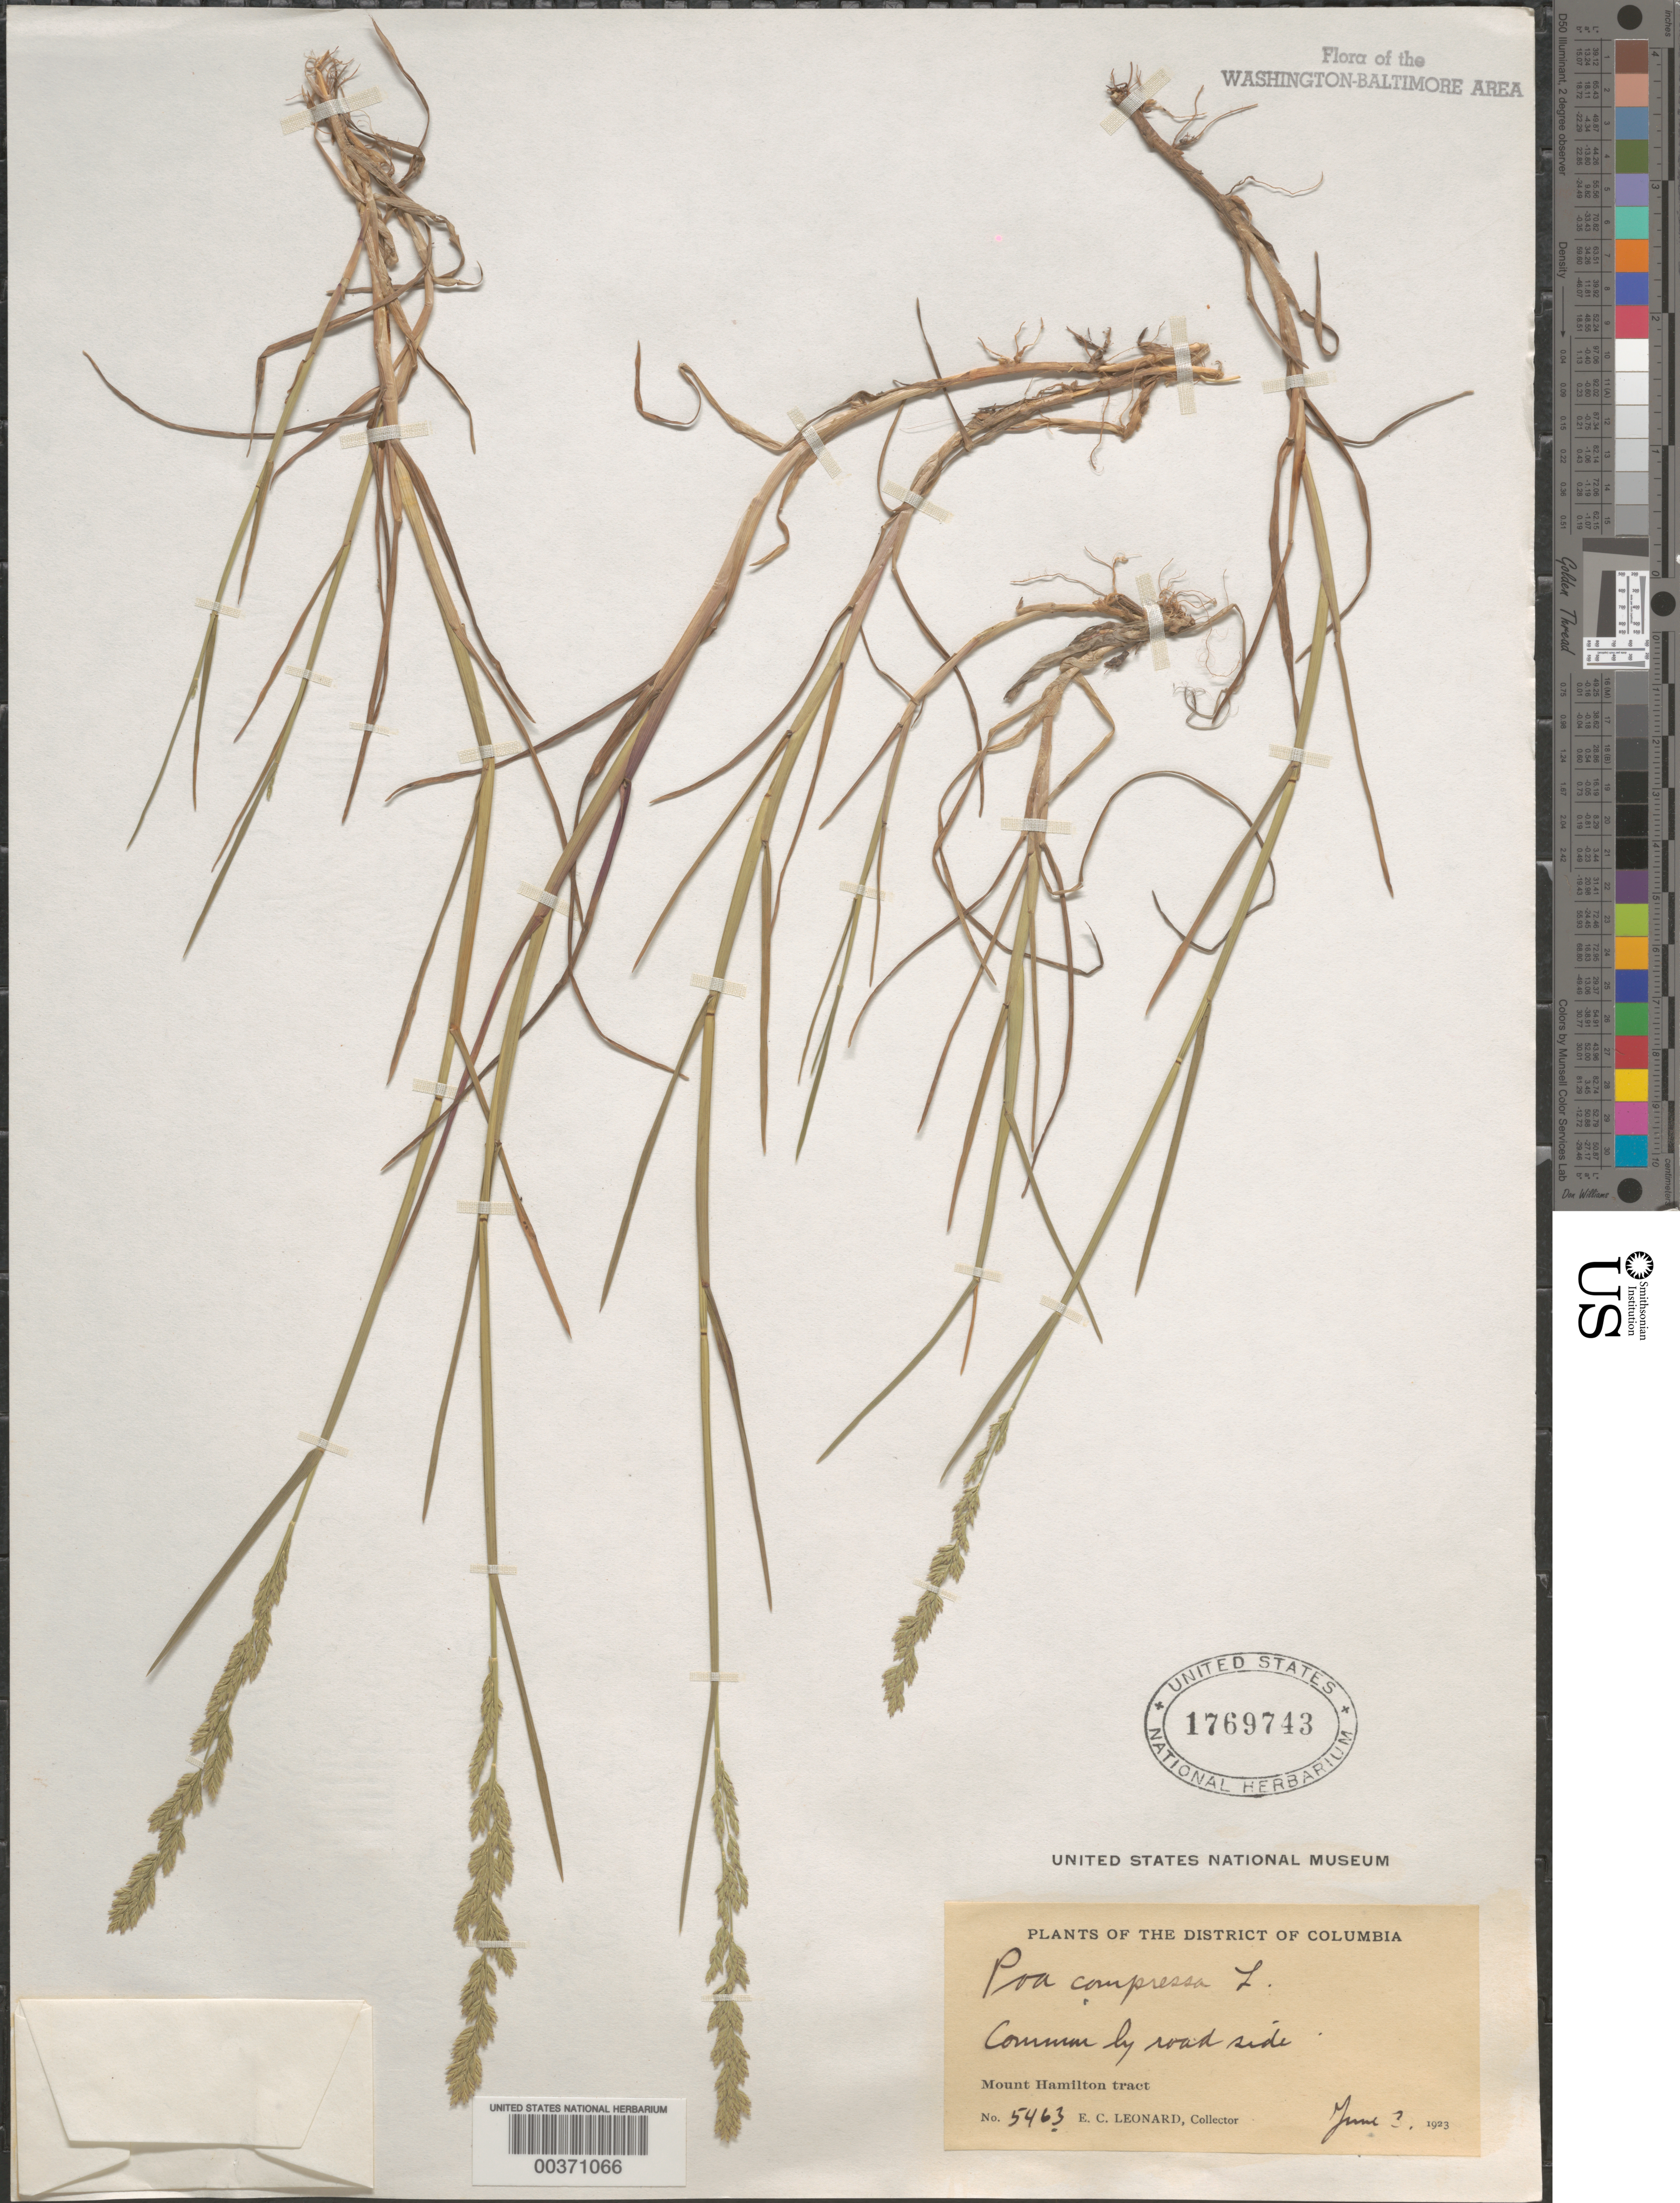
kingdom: Plantae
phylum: Tracheophyta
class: Liliopsida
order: Poales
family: Poaceae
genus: Poa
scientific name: Poa compressa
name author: L.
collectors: E. C. Leonard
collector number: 5463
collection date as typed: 03 Jun 1923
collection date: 1923-06-03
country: United States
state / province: District of Columbia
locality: Mount Hamilton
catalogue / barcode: US 1769743